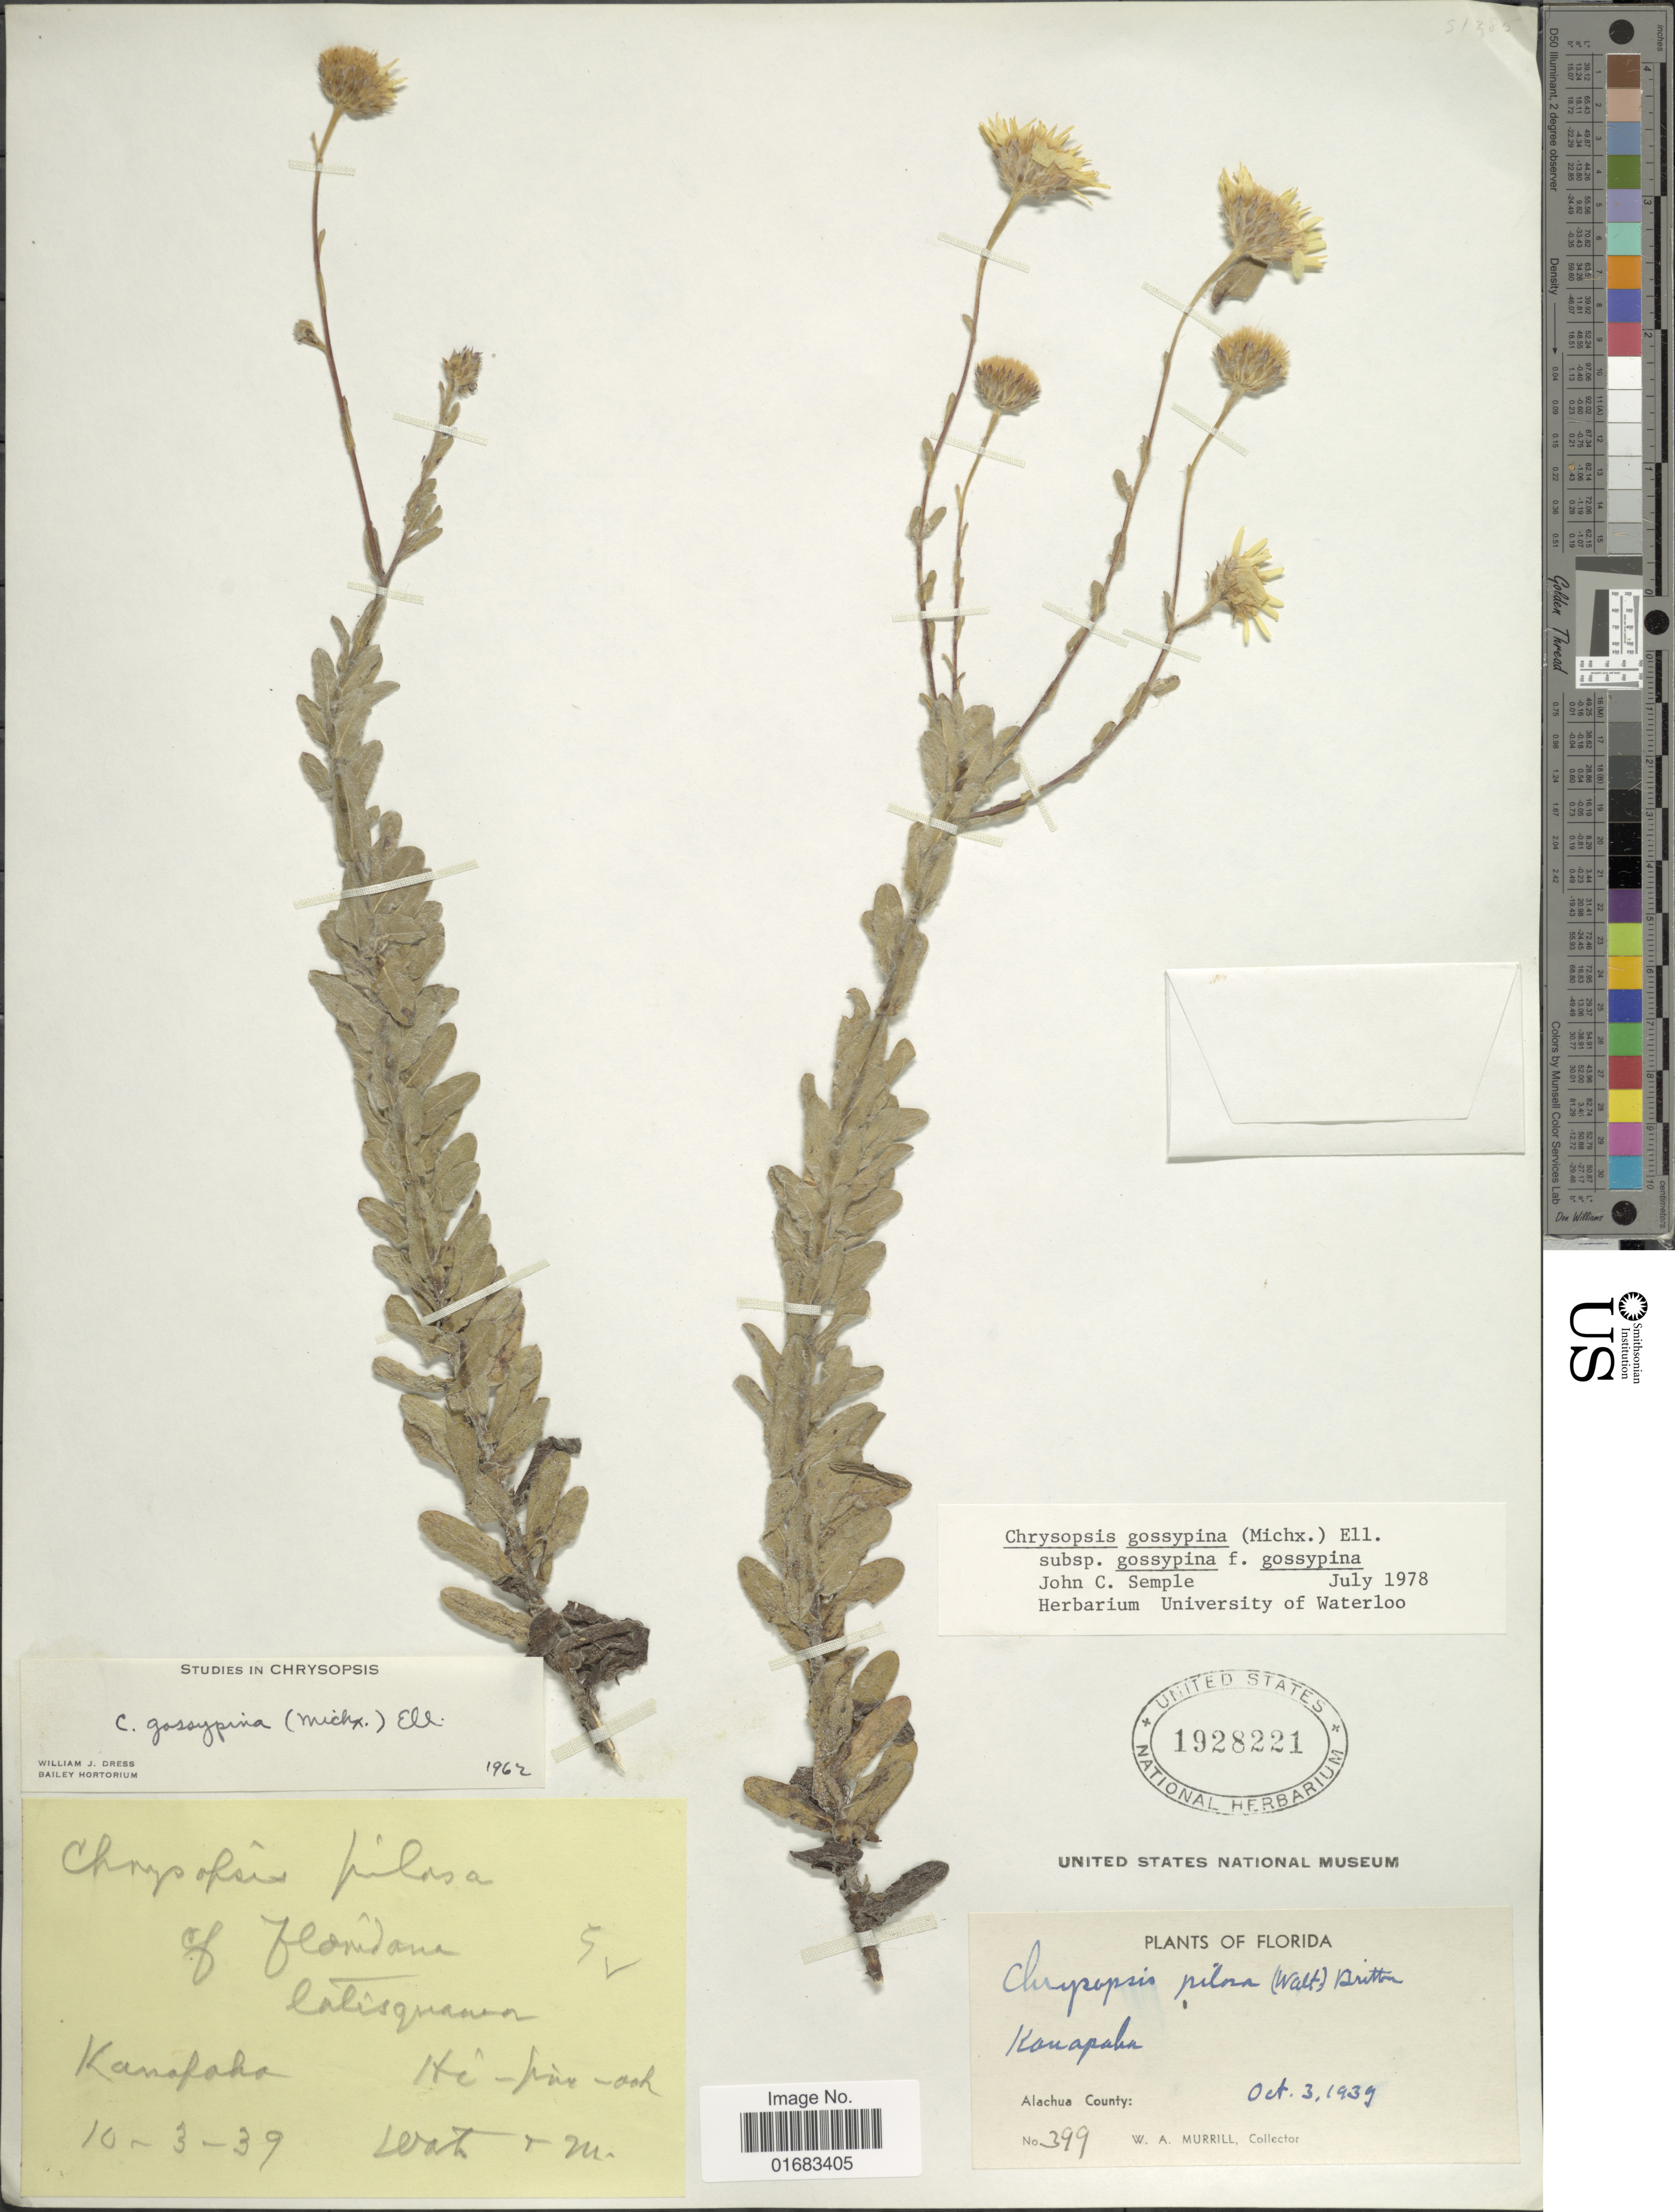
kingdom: Plantae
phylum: Tracheophyta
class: Magnoliopsida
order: Asterales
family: Asteraceae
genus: Chrysopsis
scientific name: Chrysopsis gossypina f. gossypina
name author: (Michx.) Elliott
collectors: W. A. Murrill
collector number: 399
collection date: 1939-10-03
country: United States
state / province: Florida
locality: Florida. Kanapaha. Alachua County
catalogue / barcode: US 1928221